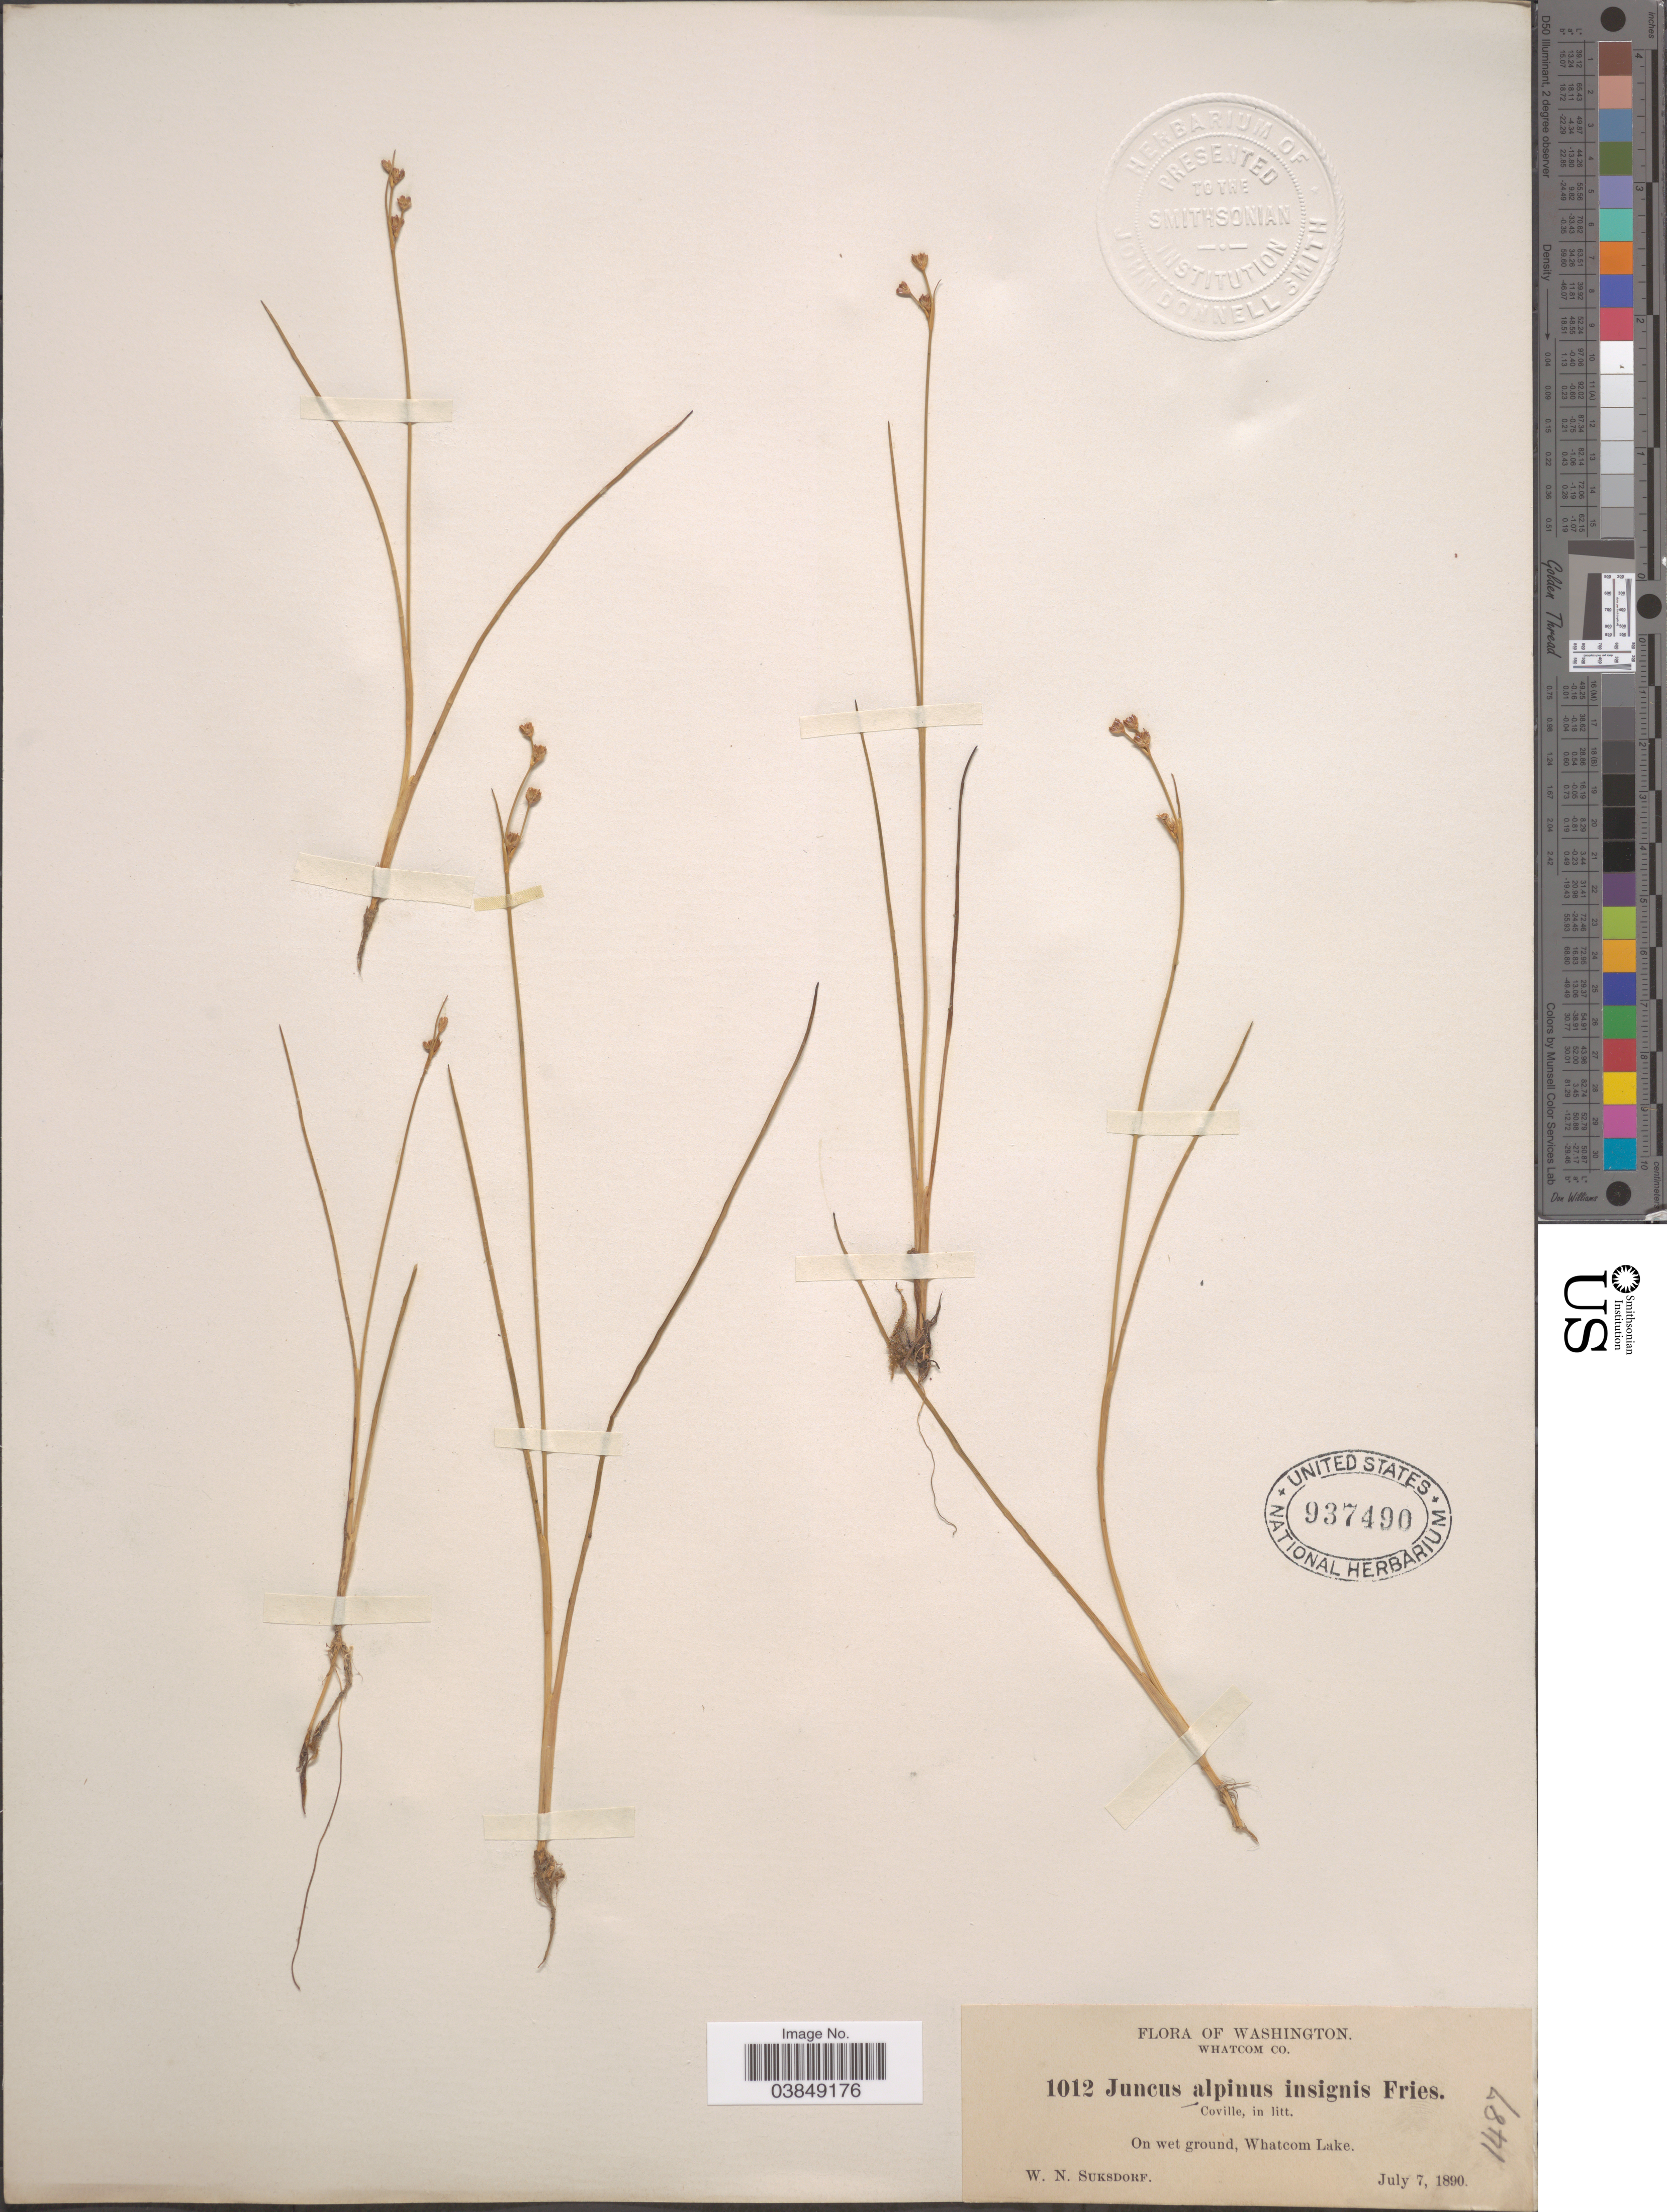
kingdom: Plantae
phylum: Tracheophyta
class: Liliopsida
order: Poales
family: Juncaceae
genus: Juncus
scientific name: Juncus alpinus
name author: Vill.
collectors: W. N. Suksdorf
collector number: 1012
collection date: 1890-07-07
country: United States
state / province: Washington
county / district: Whatcom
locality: Whatcom Co. On wet ground, Whatcom Lake.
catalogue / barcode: US 937490